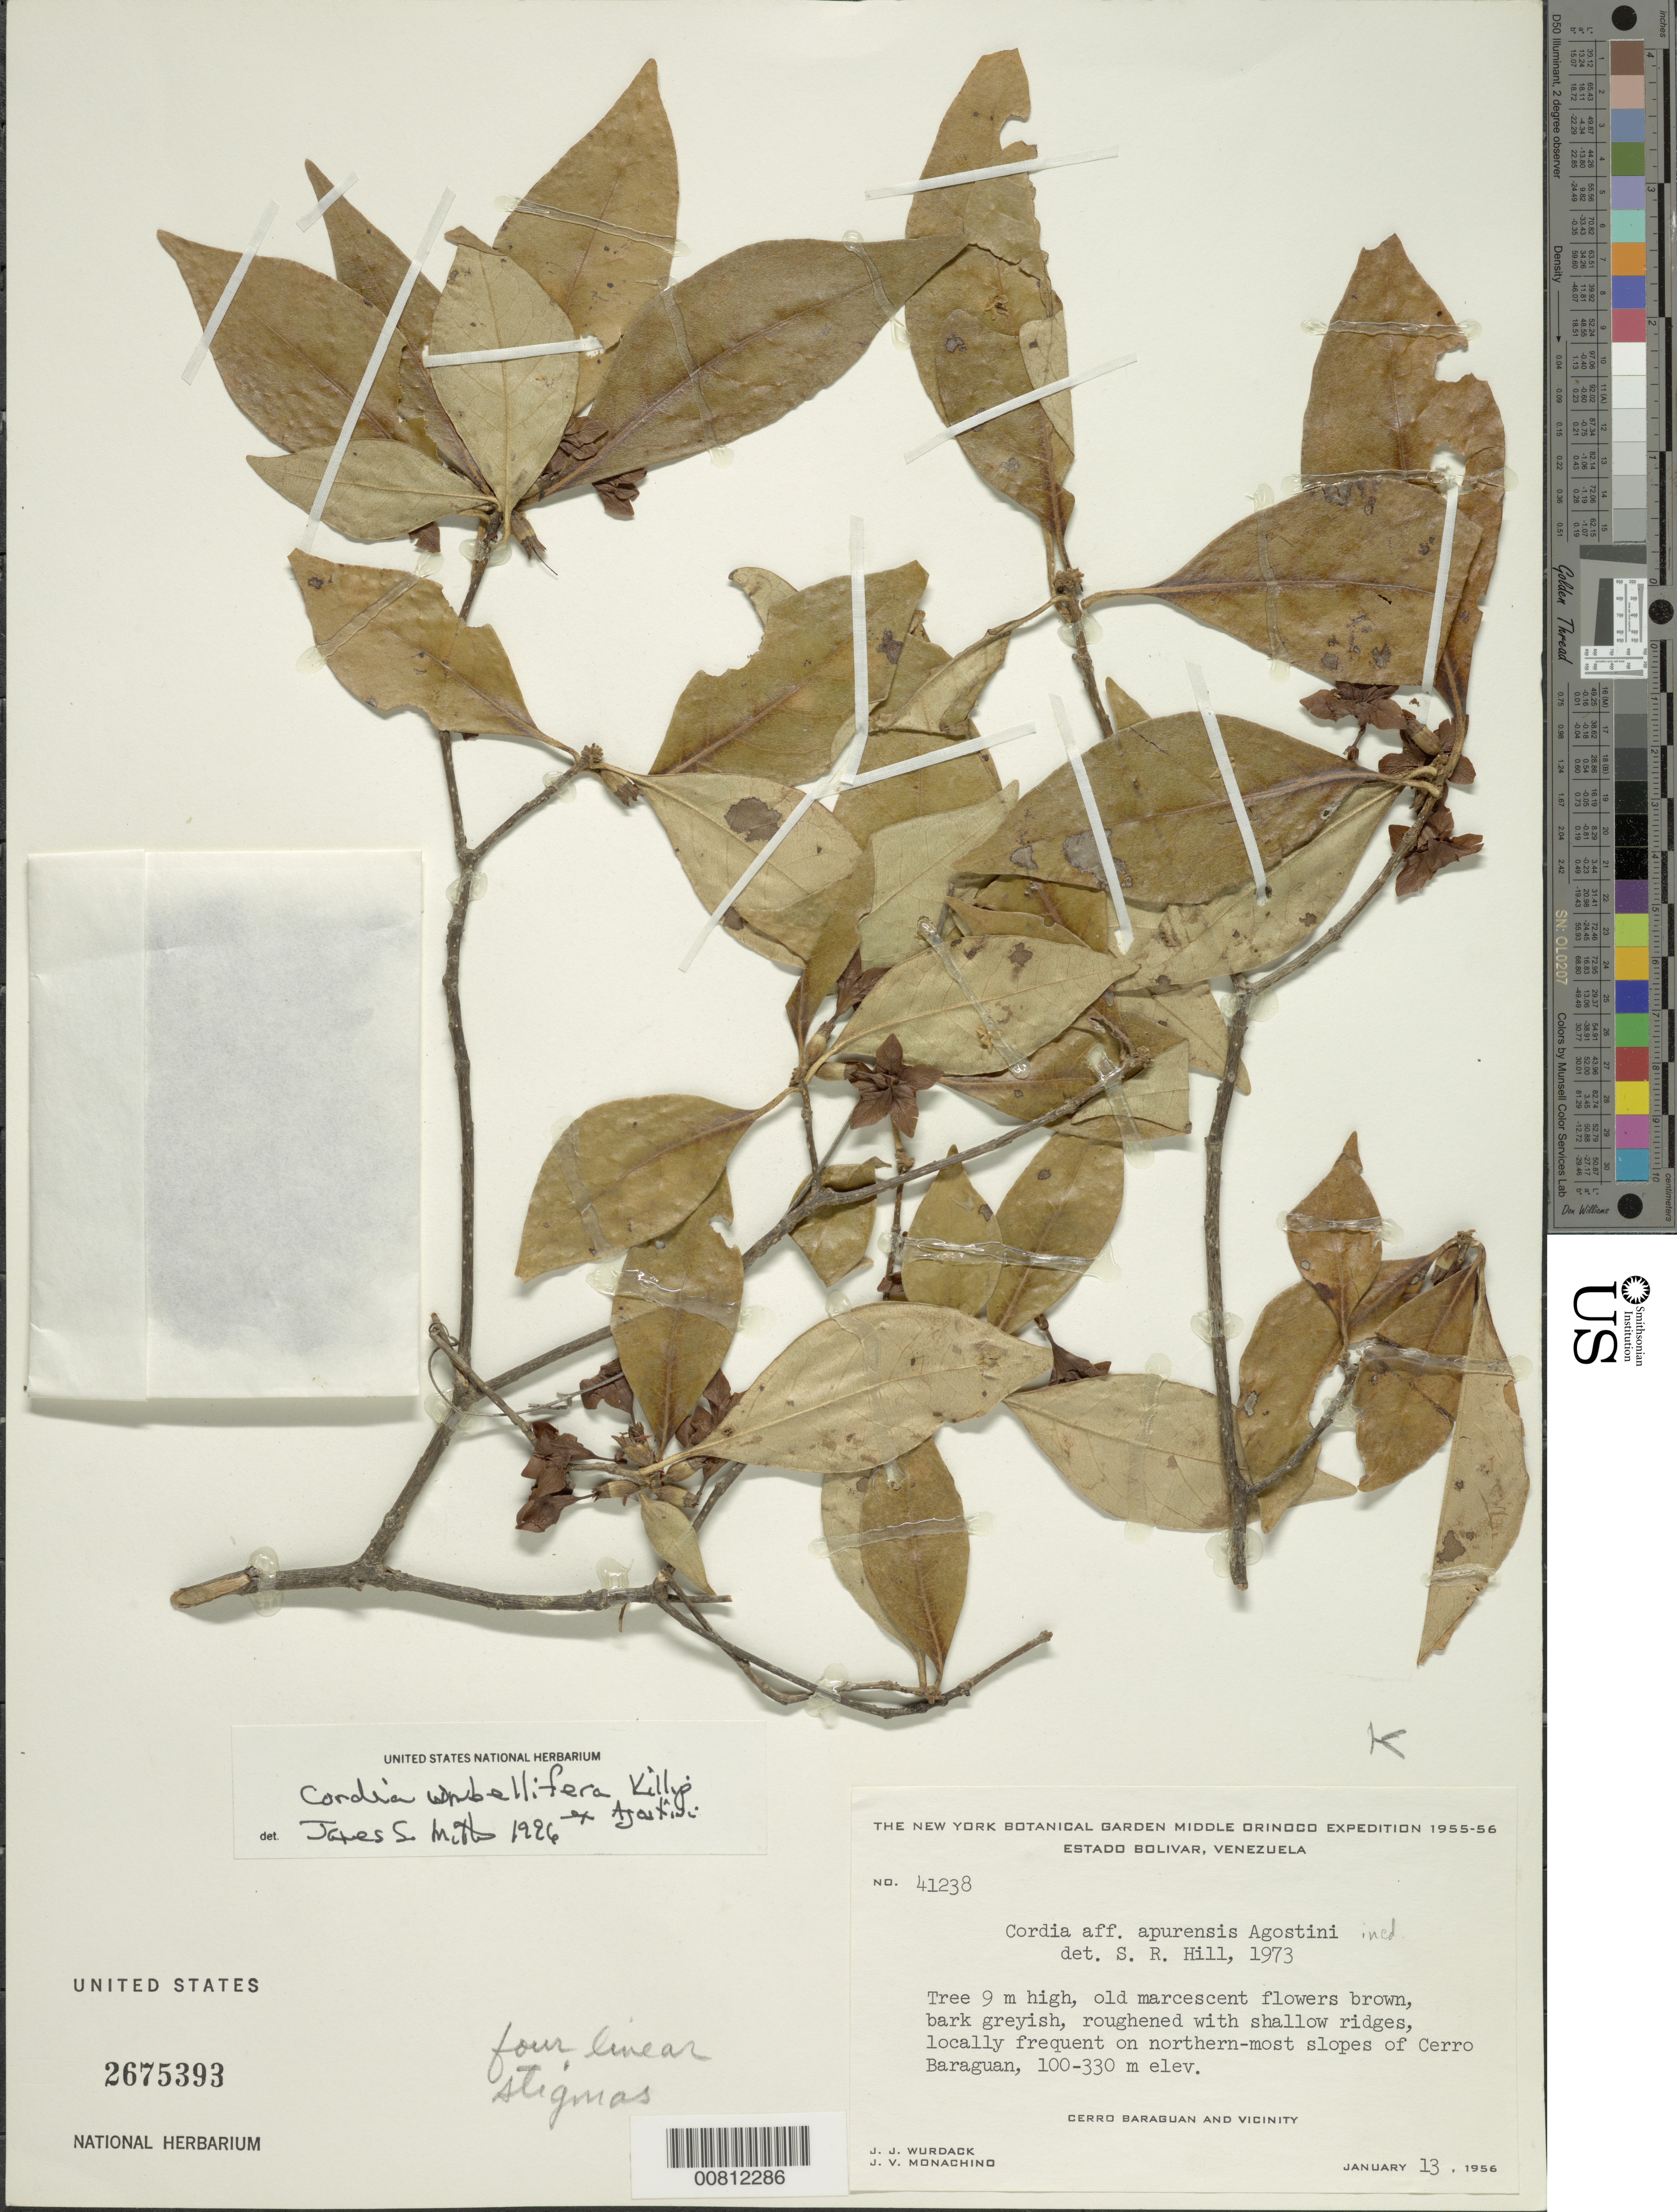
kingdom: Plantae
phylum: Tracheophyta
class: Magnoliopsida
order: Boraginales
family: Cordiaceae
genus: Cordia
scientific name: Cordia umbellifera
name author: Killip & G. Agostini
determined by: Miller, James S., (MO), Missouri Botanical Garden (UNITED STATES)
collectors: J. J. Wurdack & J. V. Monachino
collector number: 41238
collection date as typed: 13-Jan-56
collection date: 1956-01-13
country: Venezuela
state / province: Bolívar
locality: Cerro Baraguan and vicinity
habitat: Northern-most slopes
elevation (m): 100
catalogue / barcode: US 2675393